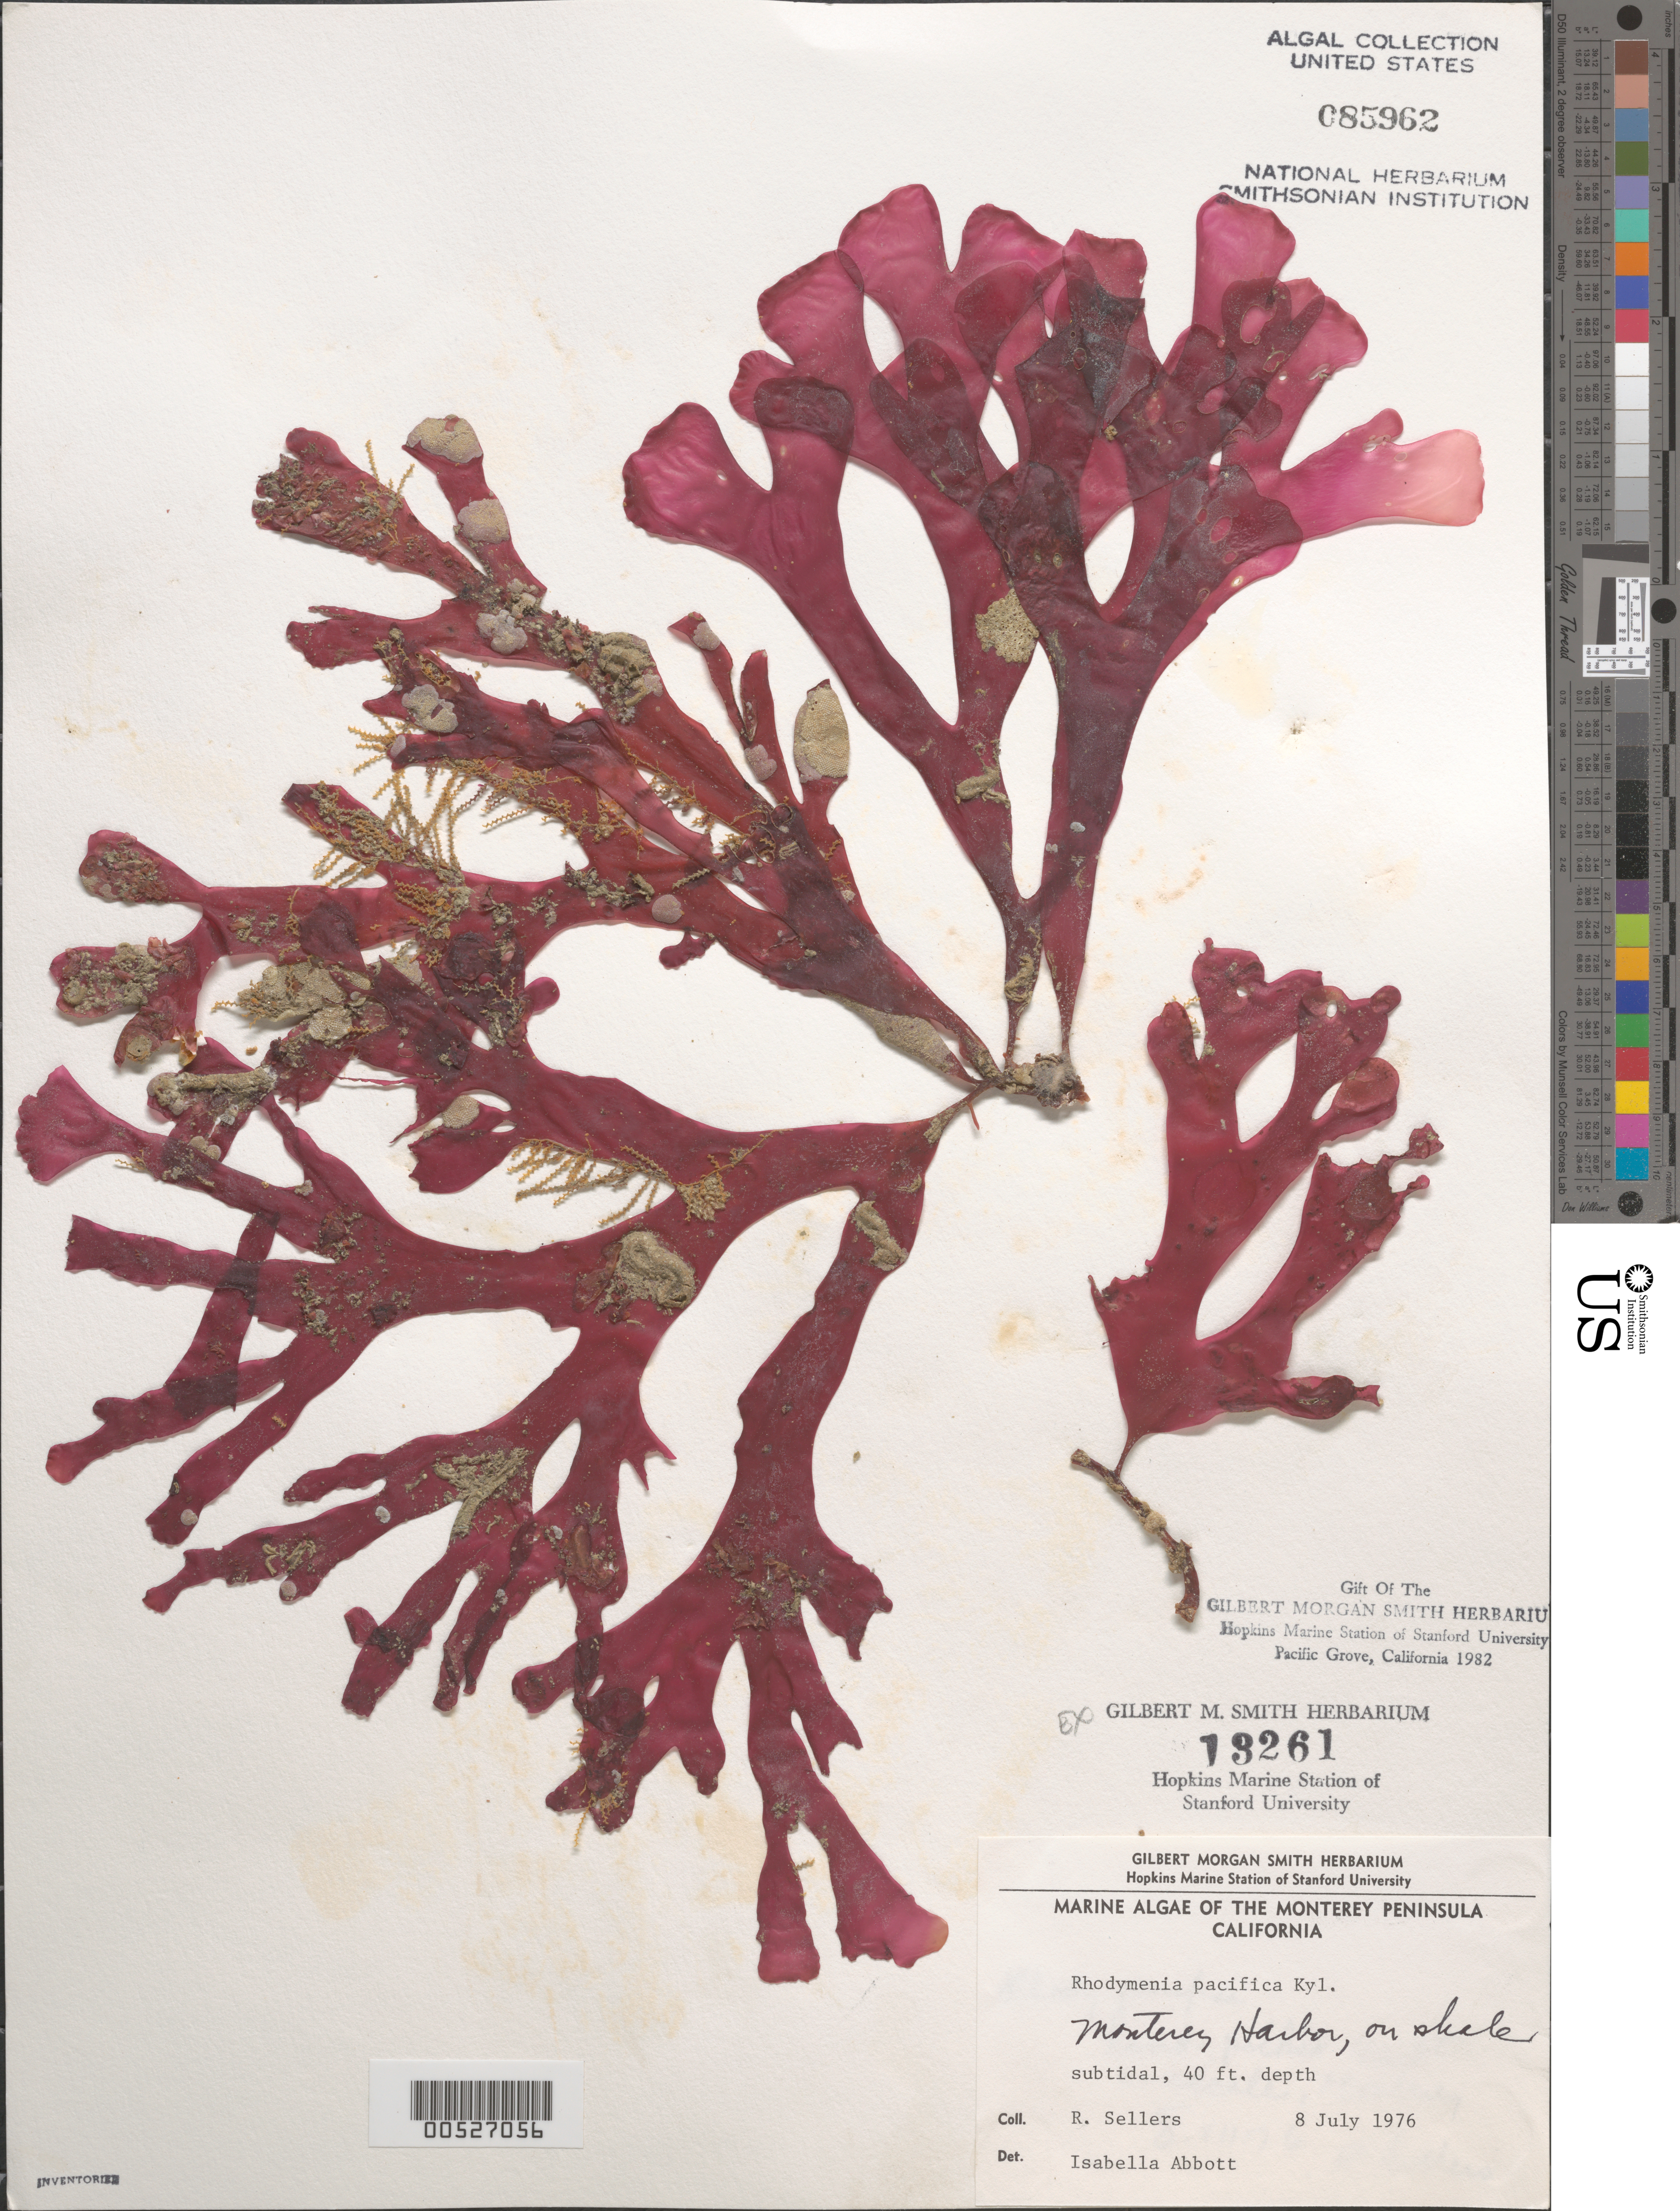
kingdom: Plantae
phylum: Rhodophyta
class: Florideophyceae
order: Rhodymeniales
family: Rhodymeniaceae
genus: Rhodymenia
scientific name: Rhodymenia pacifica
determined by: Abbott, Isabella A.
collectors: R. F. Sellers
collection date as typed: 08 Jul 1976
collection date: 1976-07-08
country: United States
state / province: California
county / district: Monterey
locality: Monterey Harbor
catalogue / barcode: US 85962